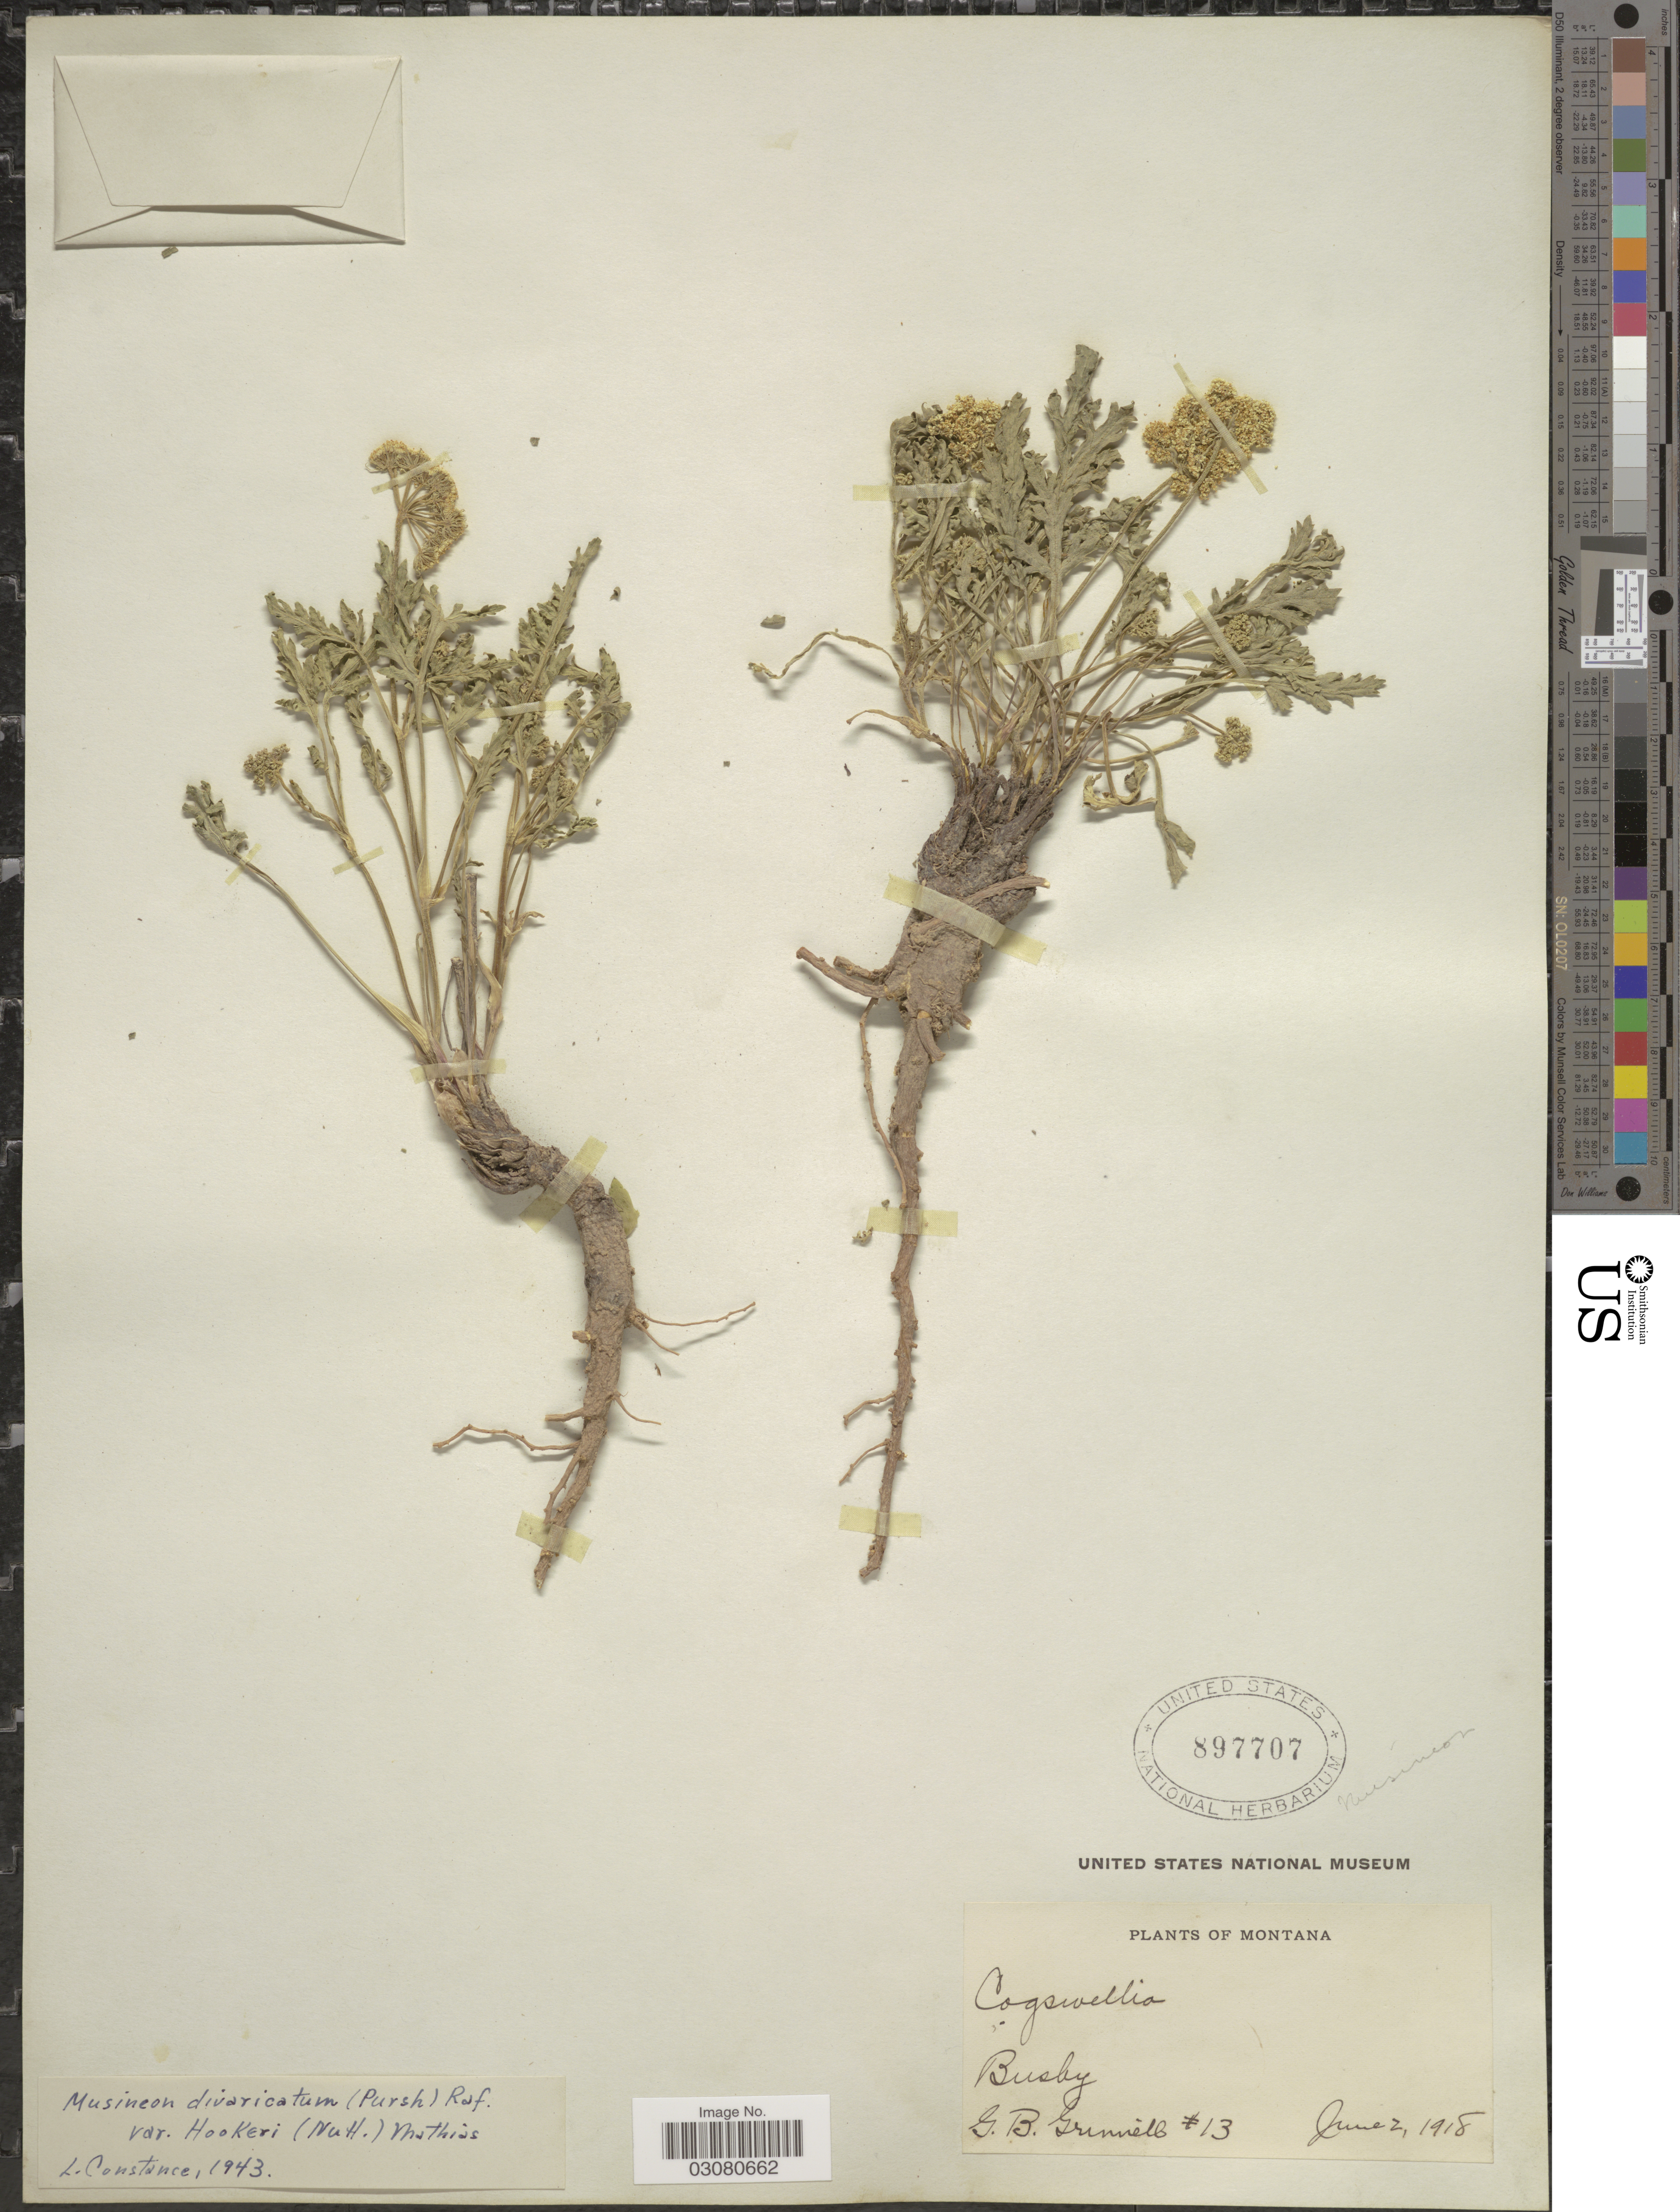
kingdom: Plantae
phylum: Tracheophyta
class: Magnoliopsida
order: Apiales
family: Apiaceae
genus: Musineon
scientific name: Musineon divaricatum var. hookeri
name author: Torr. & A. Gray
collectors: G. Grinnell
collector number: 13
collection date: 1918-06-02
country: United States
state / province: Montana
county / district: Big Horn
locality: Busby.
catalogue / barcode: US 897707